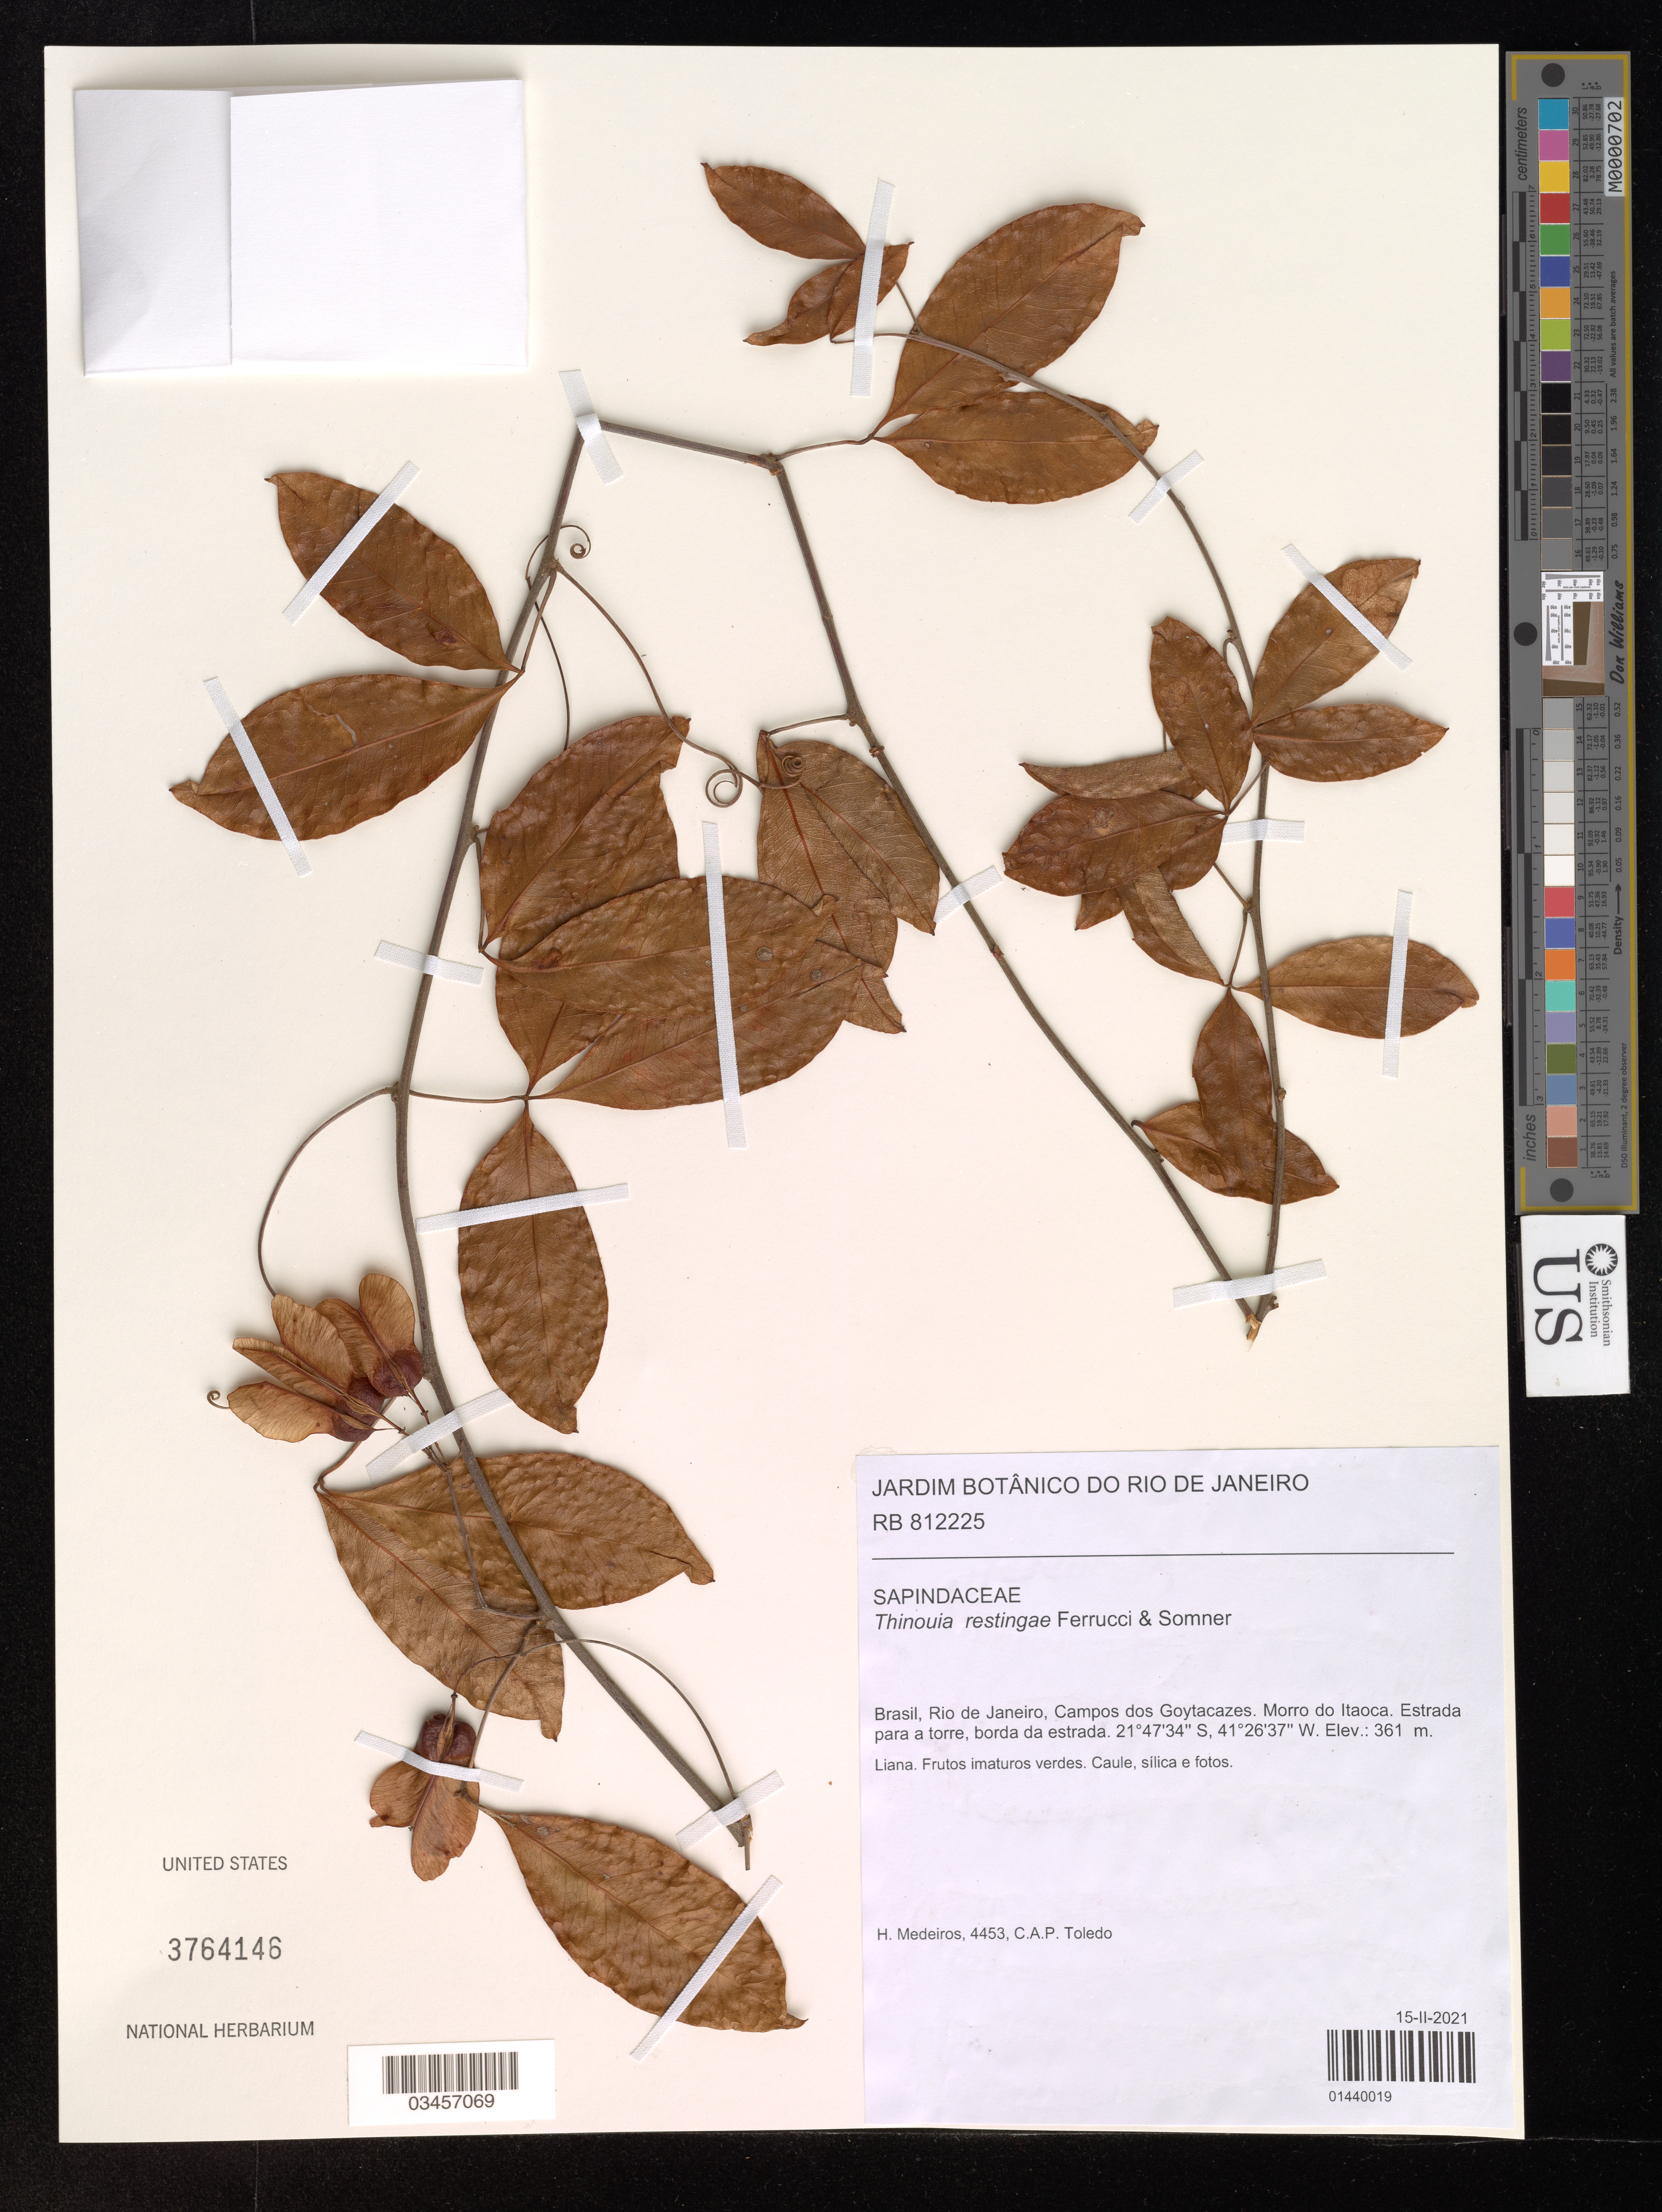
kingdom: Plantae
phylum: Tracheophyta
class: Magnoliopsida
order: Sapindales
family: Sapindaceae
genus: Thinouia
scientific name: Thinouia restingae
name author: Ferrucci & Somner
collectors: H. Medeiros & C. A. Toledo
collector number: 4453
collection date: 2021-02-15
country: Brazil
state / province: Rio de Janeiro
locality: Campos dos Goytacazes. Morro do Itaoca. Estrada para a torre, borda da estrada.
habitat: Borda da estrada.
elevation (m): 361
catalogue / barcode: US 3764146